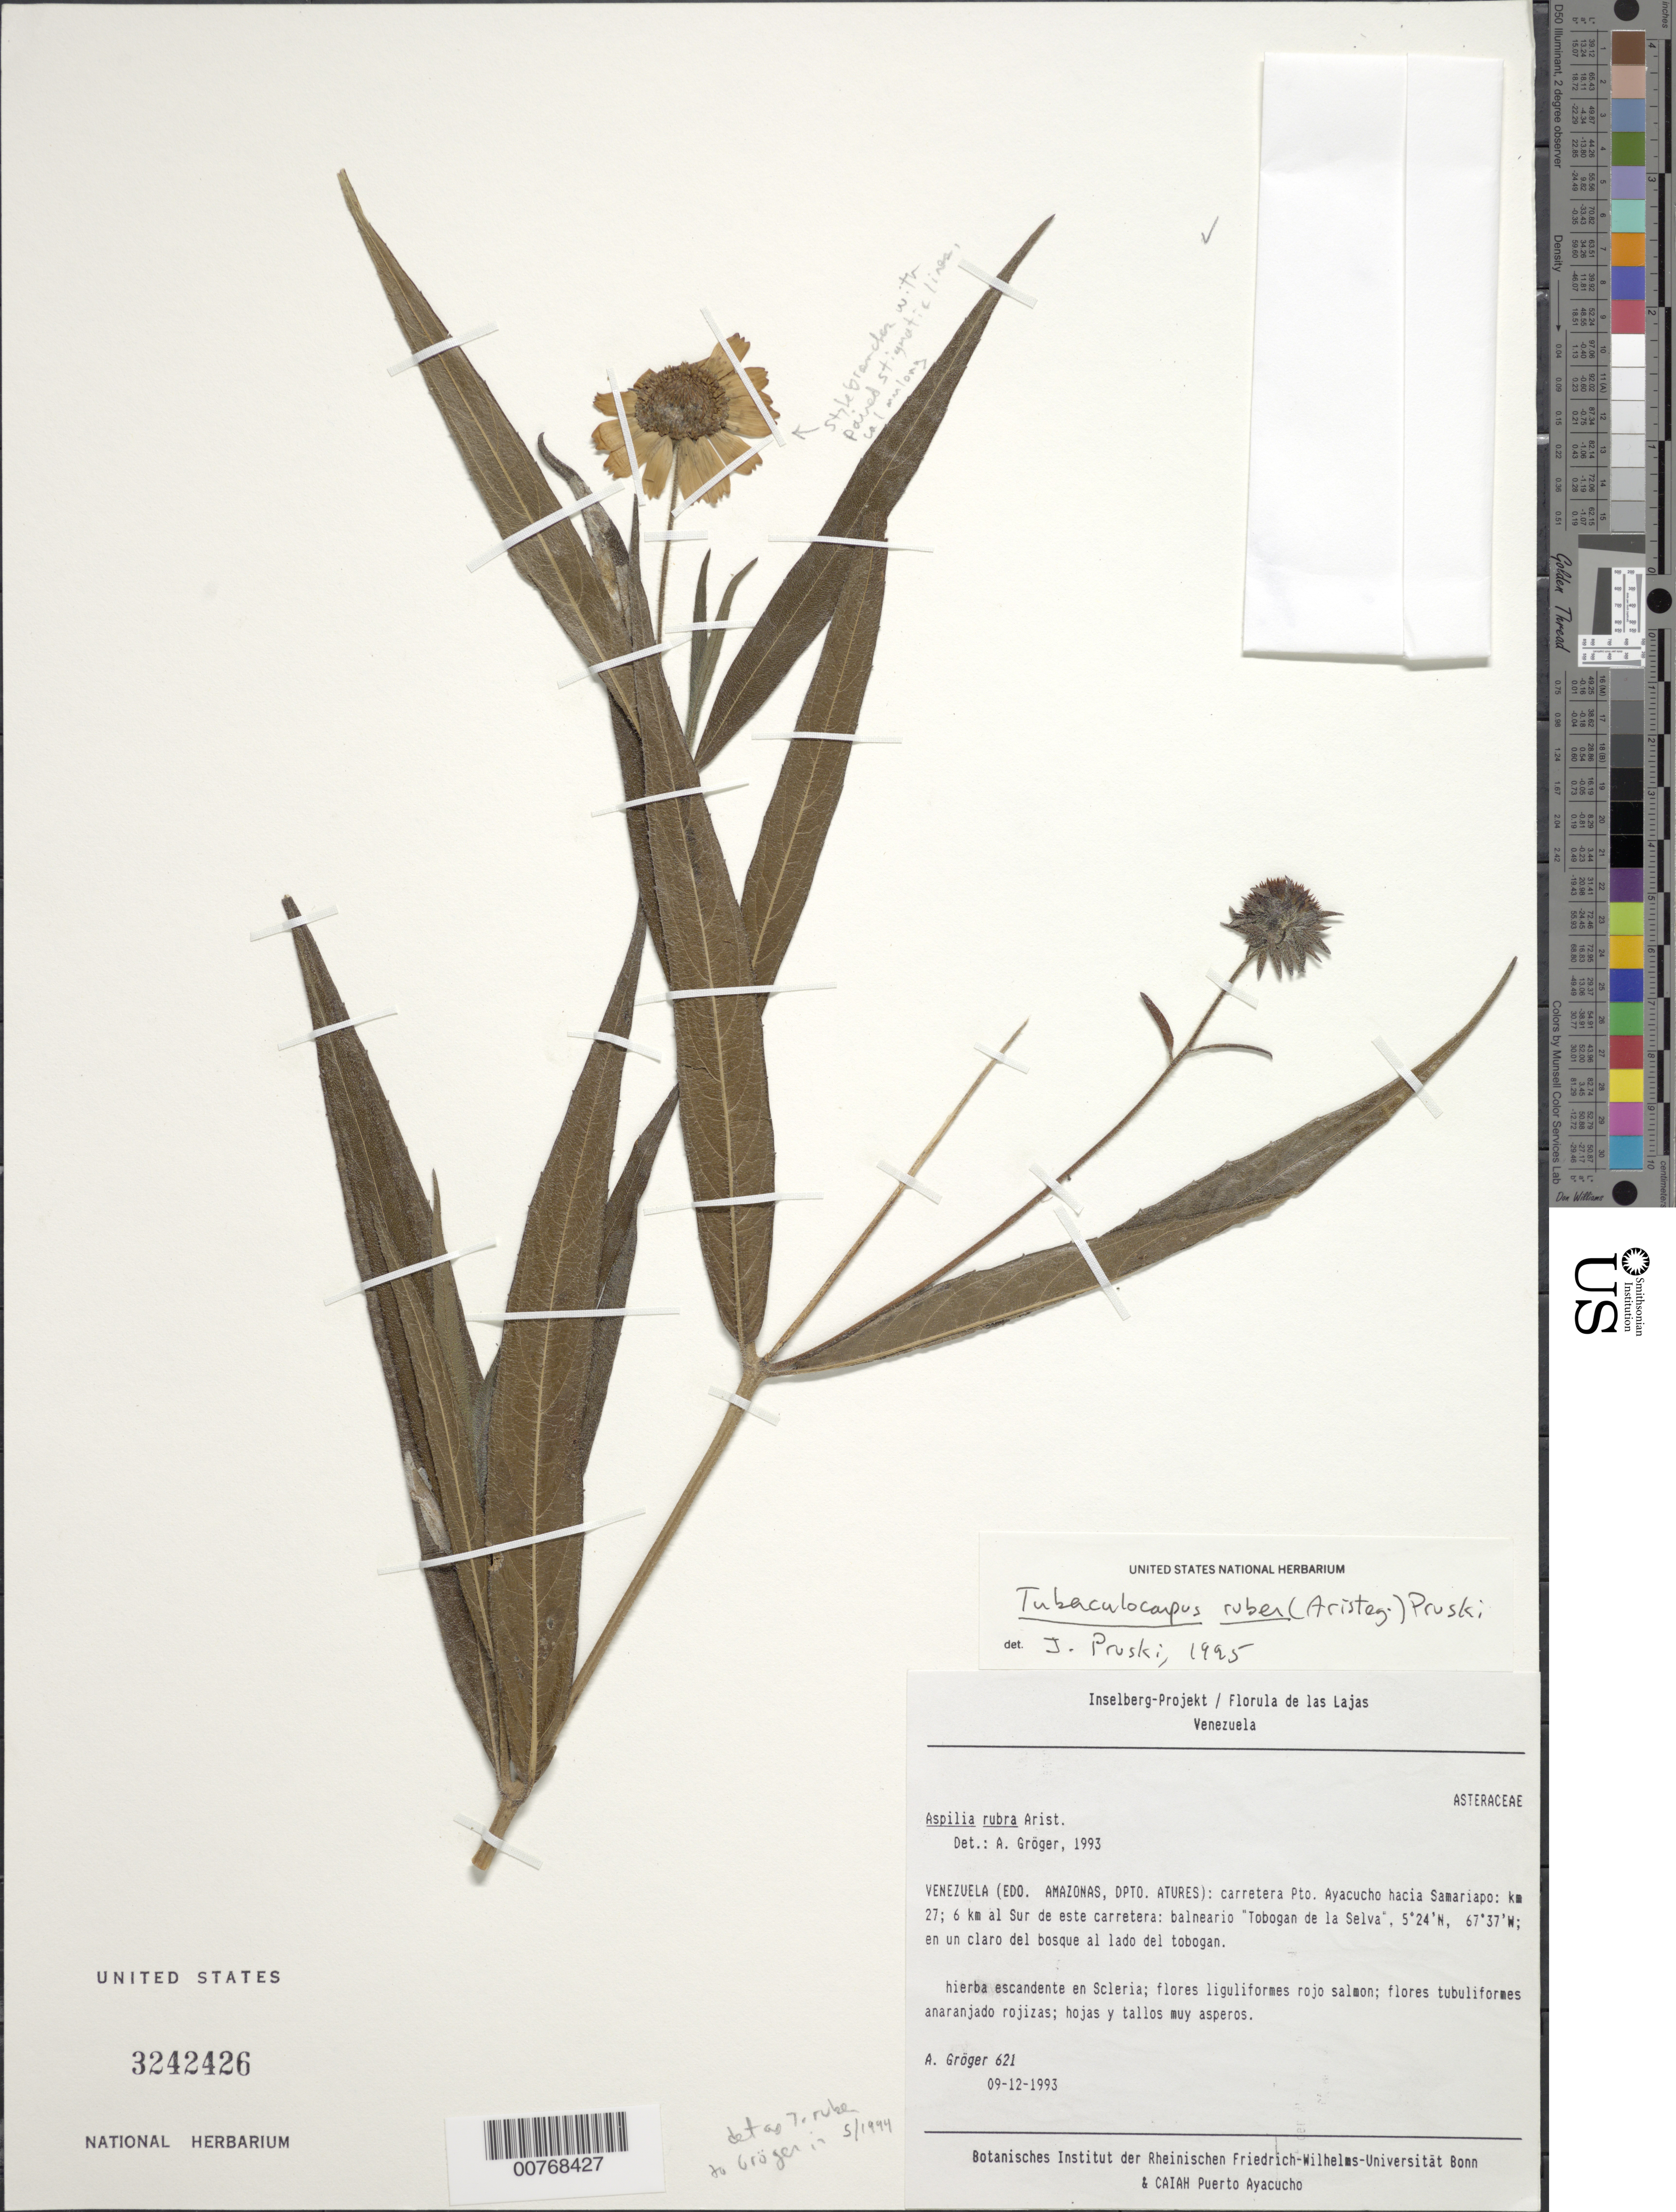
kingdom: Plantae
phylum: Tracheophyta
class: Magnoliopsida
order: Asterales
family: Asteraceae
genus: Tuberculocarpus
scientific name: Tuberculocarpus ruber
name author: (Aristeg.) Pruski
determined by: Pruski, J. F.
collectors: A. Gröger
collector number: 621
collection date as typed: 9-Dec-93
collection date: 1993-12-09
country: Venezuela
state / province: Amazonas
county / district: Atures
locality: Puerto Ayacucho hacia Samariapo, km 27; 6 m al Sur de este carretera: balnearío "Tobogan de la Selva"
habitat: Claro del bosque al lado del tobogan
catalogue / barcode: US 3242426